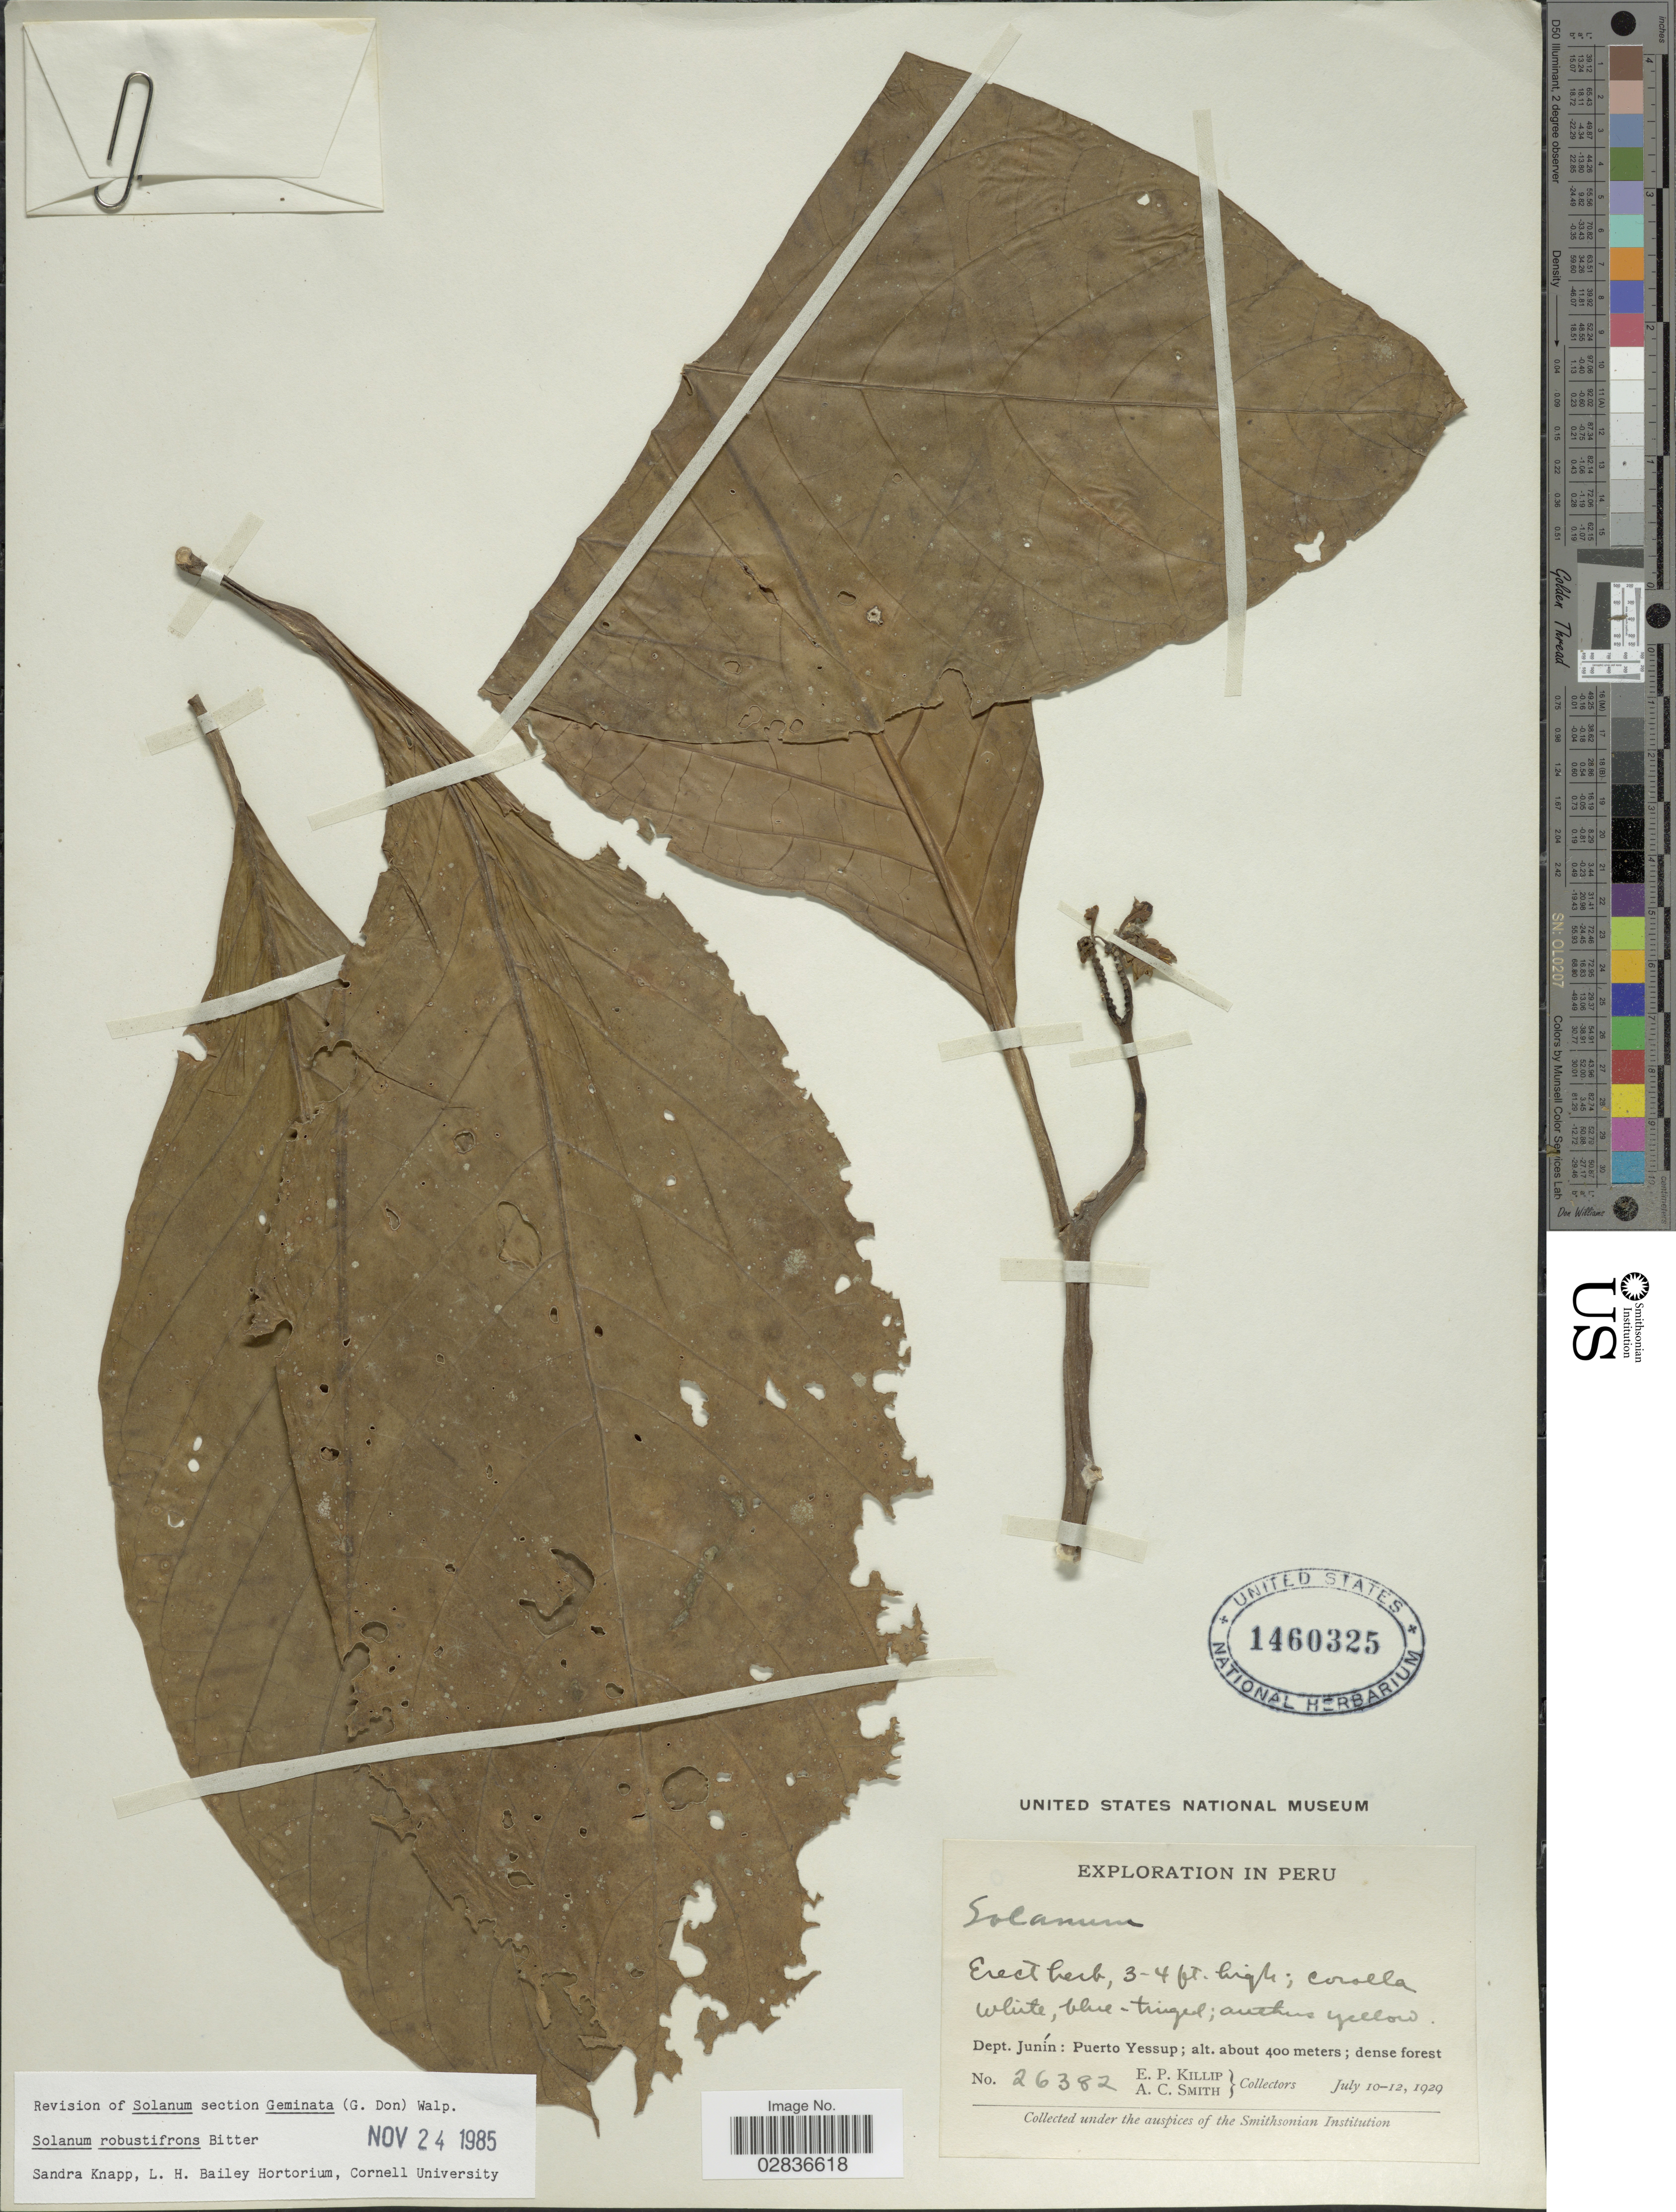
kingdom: Plantae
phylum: Tracheophyta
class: Magnoliopsida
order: Solanales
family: Solanaceae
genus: Solanum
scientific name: Solanum robustifrons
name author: Bitter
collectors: E. P. Killip & A. C. Smith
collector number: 26382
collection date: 1929-07-10/1929-07-12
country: Peru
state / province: Junín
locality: Dept. Junín: Puerto Yessup.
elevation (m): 400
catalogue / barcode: US 1460325